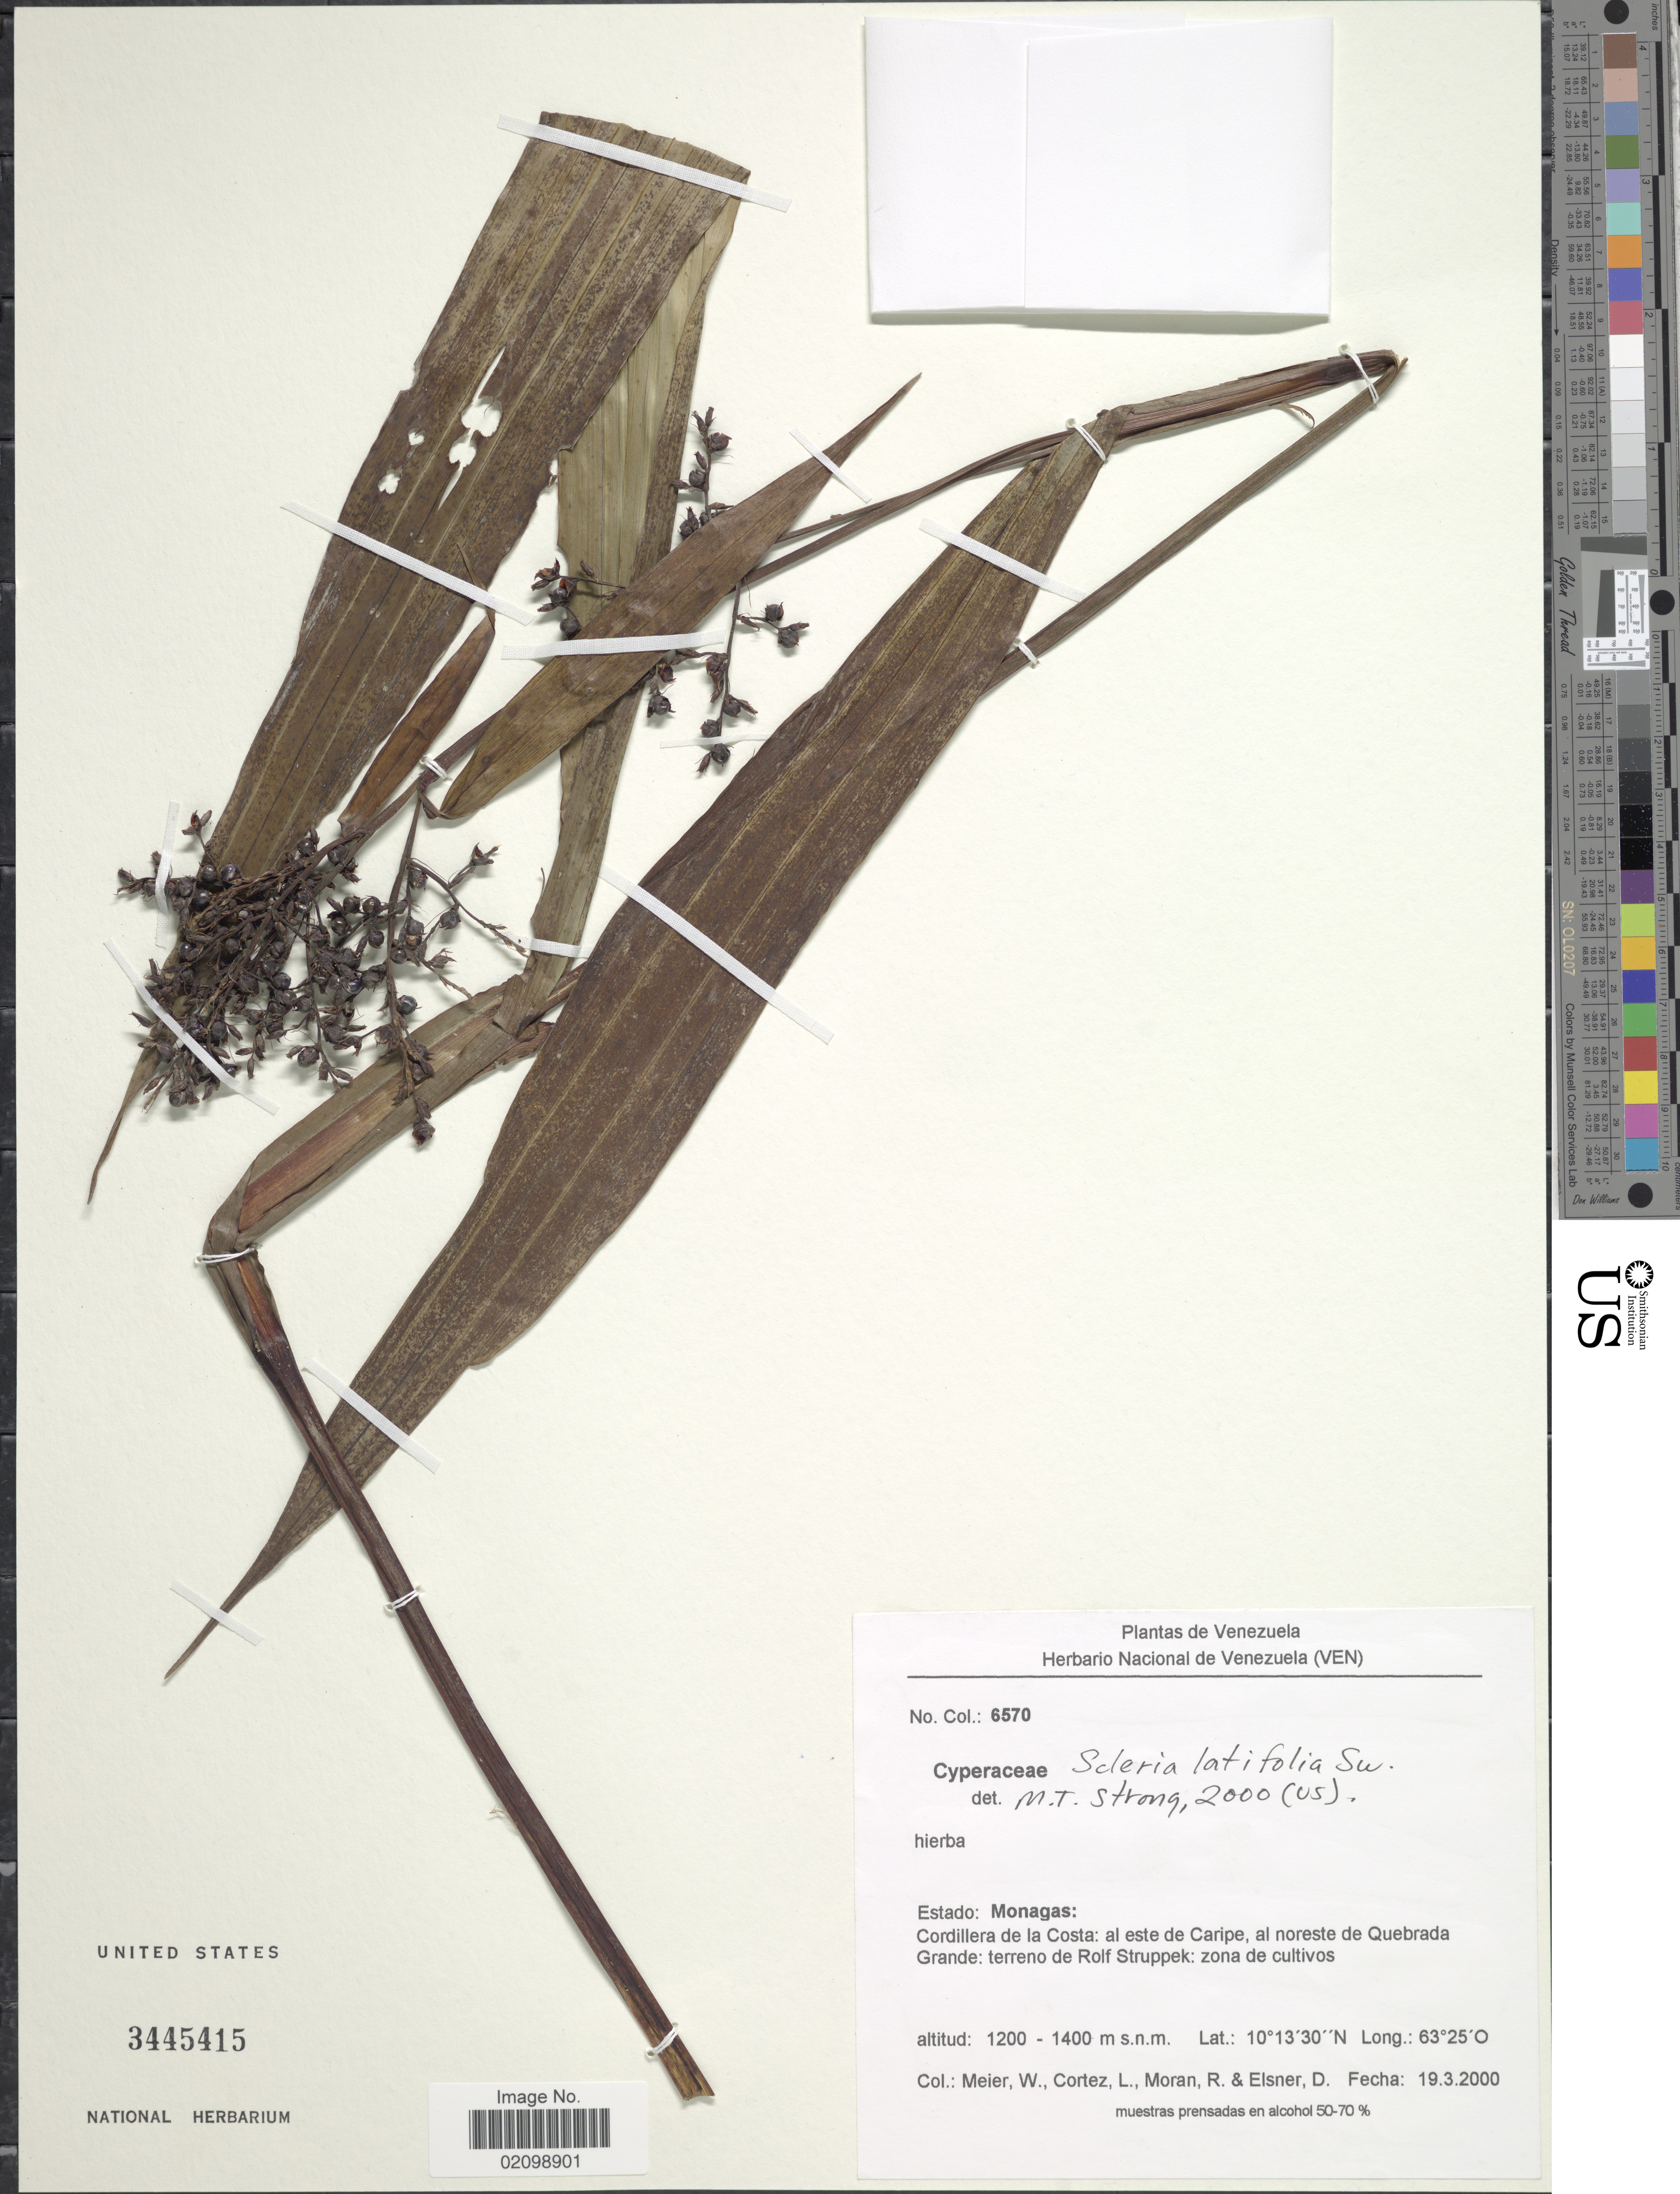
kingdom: Plantae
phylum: Tracheophyta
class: Liliopsida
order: Poales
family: Cyperaceae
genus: Scleria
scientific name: Scleria latifolia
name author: Sw.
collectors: W. Meier, L. Cortéz, R. Moran & D. Elsner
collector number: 6570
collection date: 2000-03-19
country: Venezuela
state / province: Monagas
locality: Estado: Monagas, Cordillera de la Coasta; al este de Caripe, al noreste de Quebrada Grande; terreno de Rolf Struppek.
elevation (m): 1200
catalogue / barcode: US 3445415